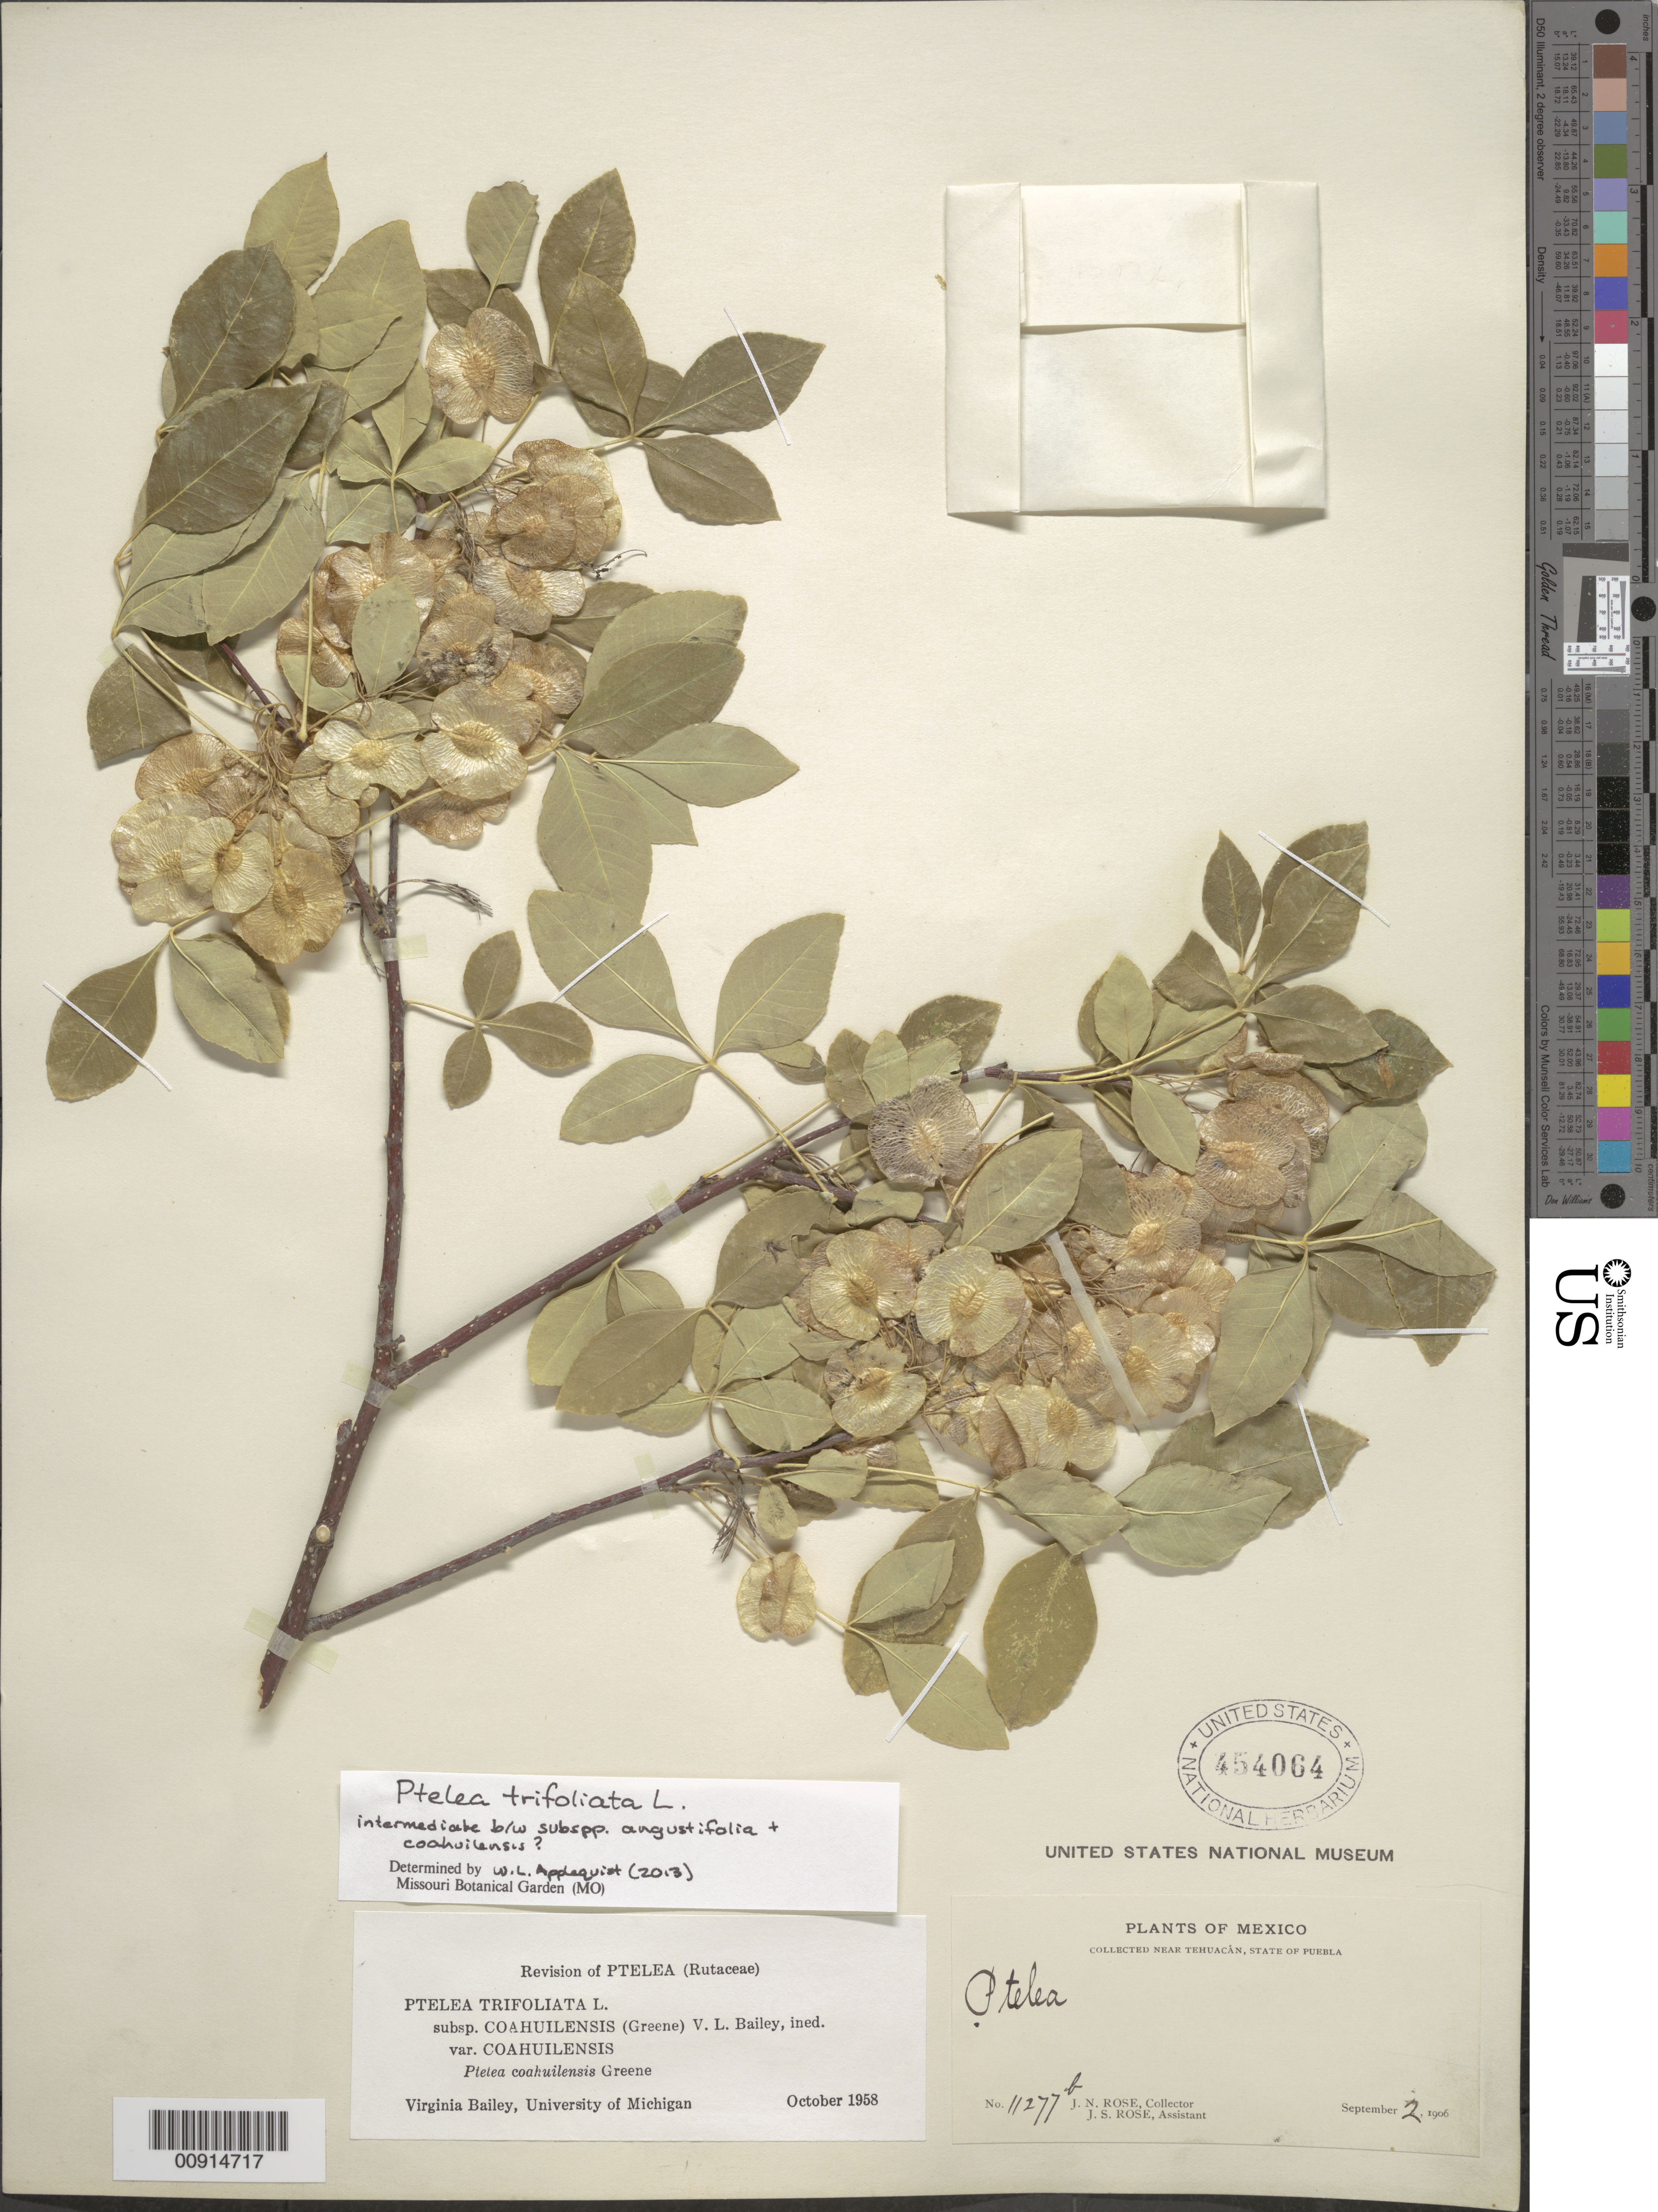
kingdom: Plantae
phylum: Tracheophyta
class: Magnoliopsida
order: Sapindales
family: Rutaceae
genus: Ptelea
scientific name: Ptelea trifoliata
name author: L.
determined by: Applequist, W. L.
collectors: J. N. Rose & J. S. Rose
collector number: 11277 b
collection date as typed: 02 Sep 1906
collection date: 1906-09-02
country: Mexico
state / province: Puebla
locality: Near Tehuacán, State of Puebla.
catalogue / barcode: US 454064